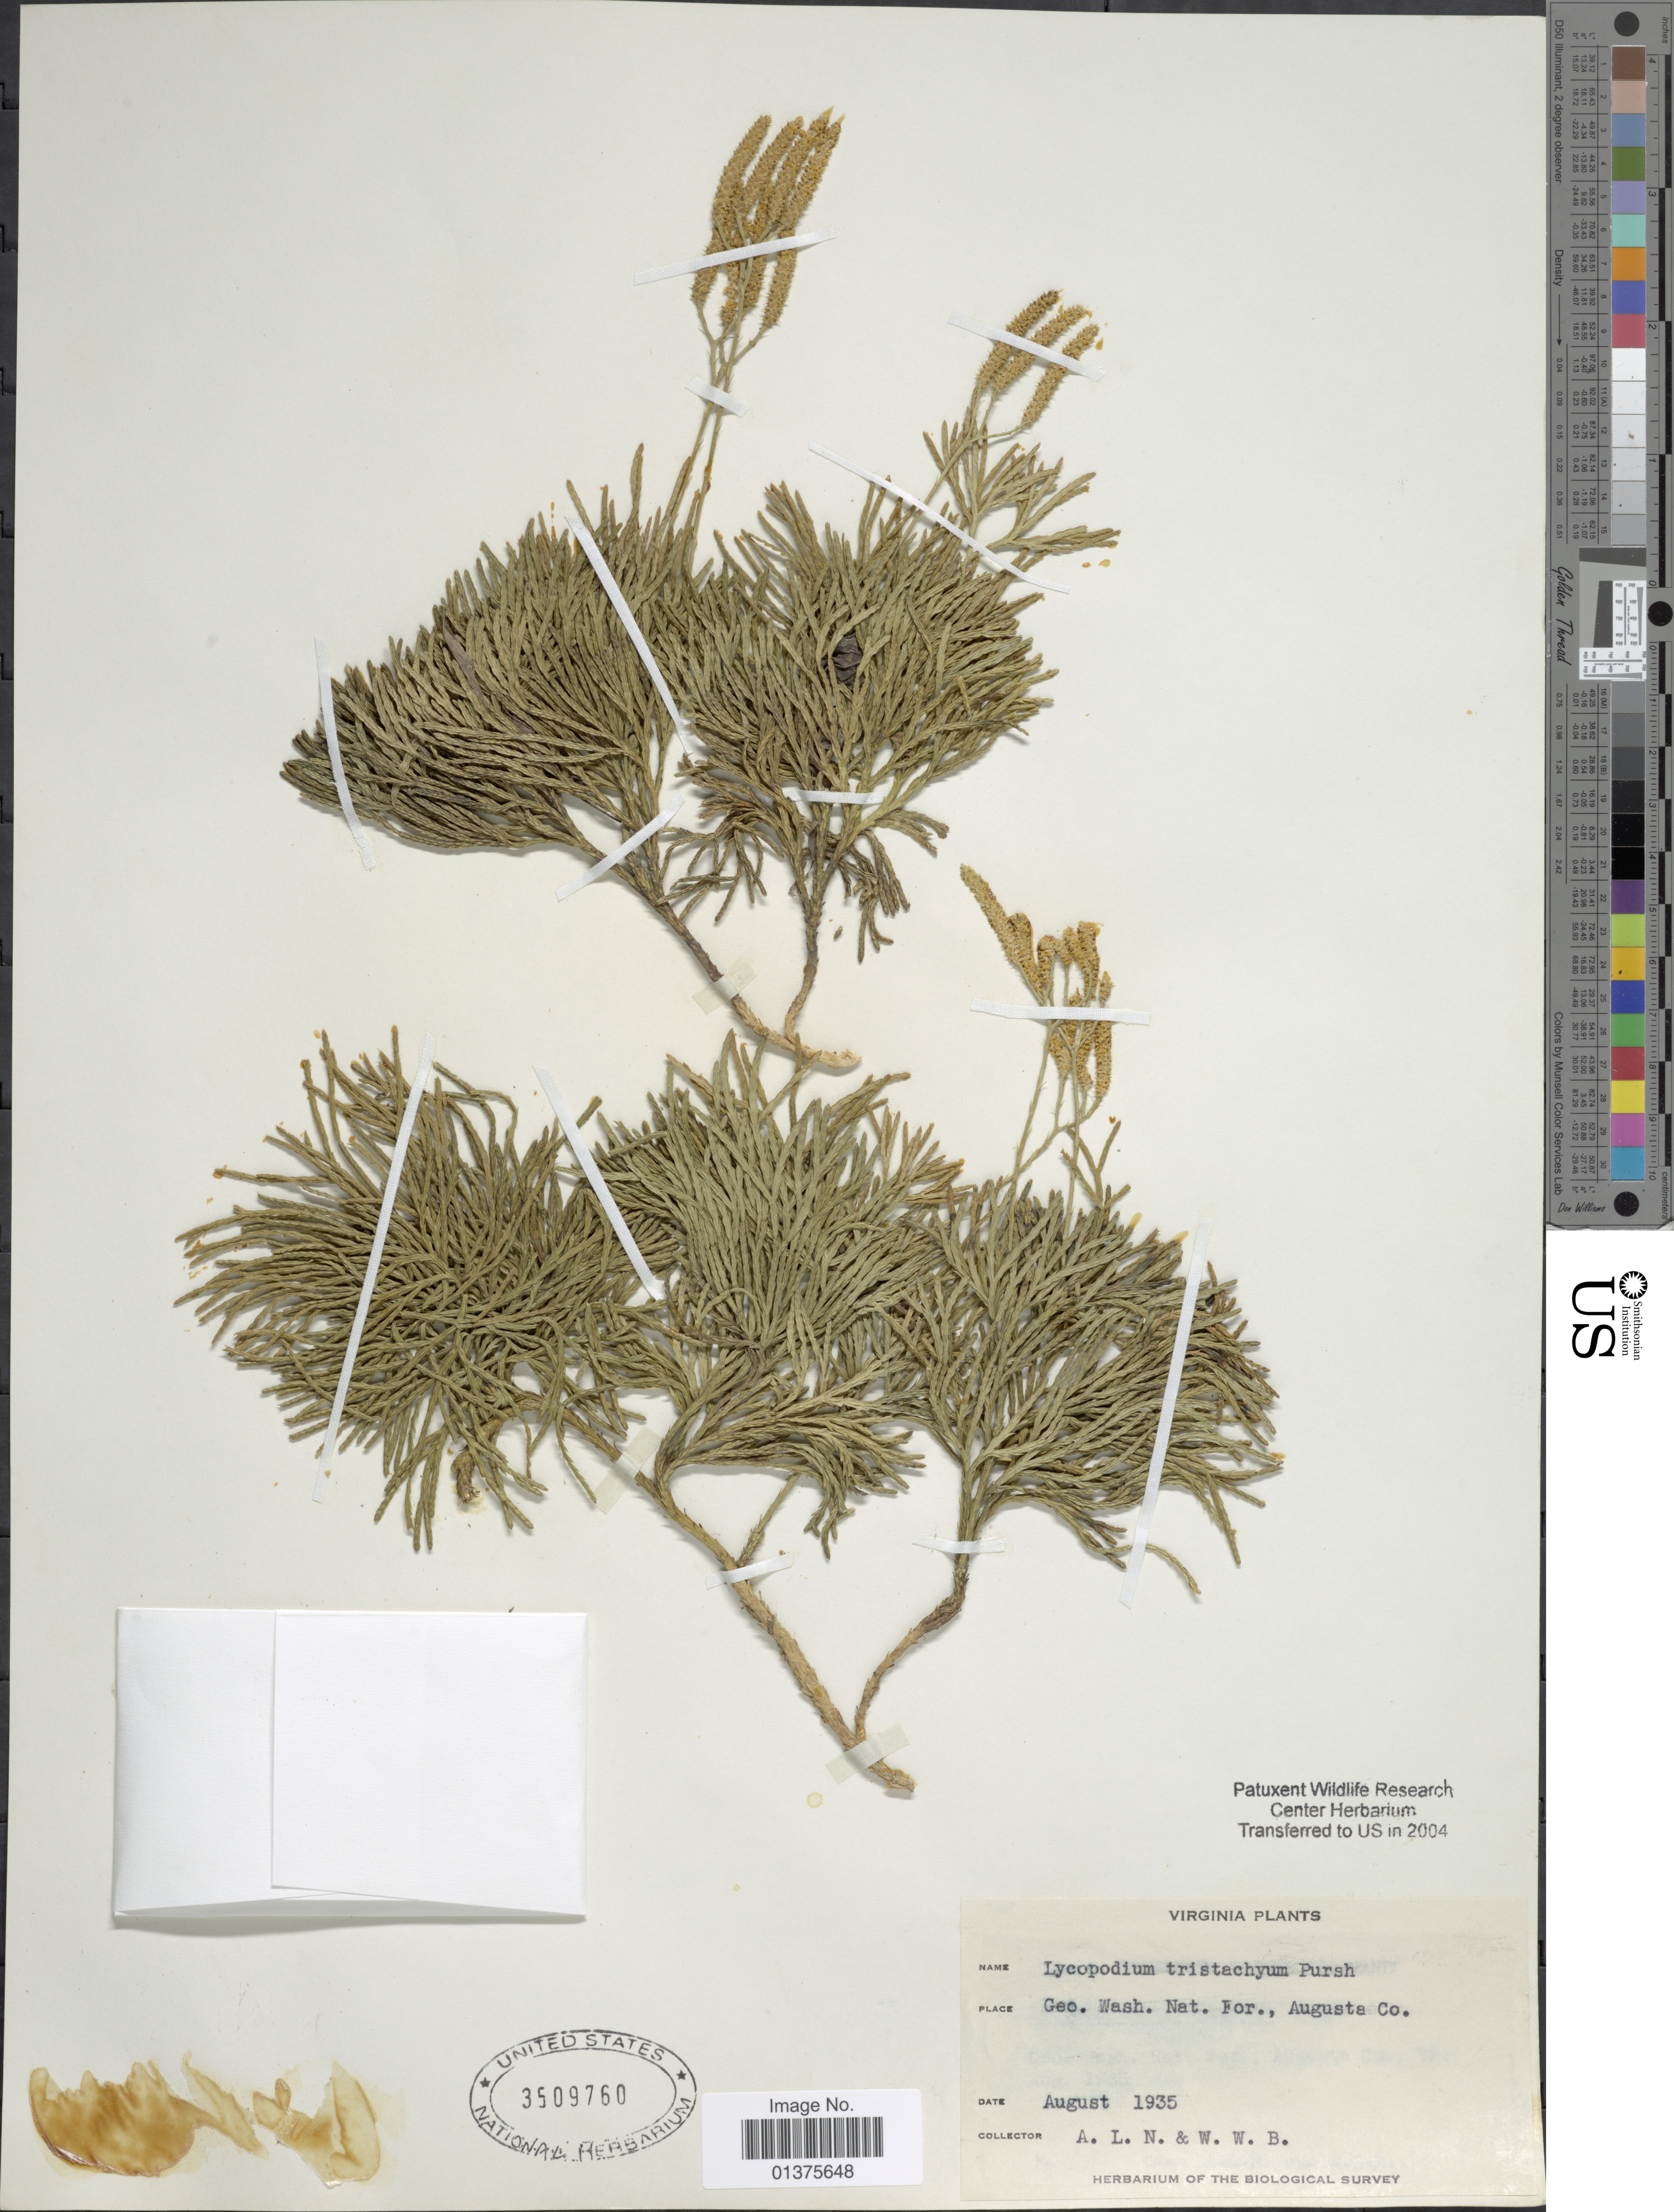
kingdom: Plantae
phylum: Tracheophyta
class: Lycopodiopsida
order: Lycopodiales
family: Lycopodiaceae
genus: Diphasiastrum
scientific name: Diphasiastrum tristachyum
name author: (Pursh) Holub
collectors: A. L. N. & W. W. B.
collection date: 1935-08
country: United States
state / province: Virginia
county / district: Augusta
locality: Geo Wash. Nat. For. Augusta Co.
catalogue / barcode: US 3509760